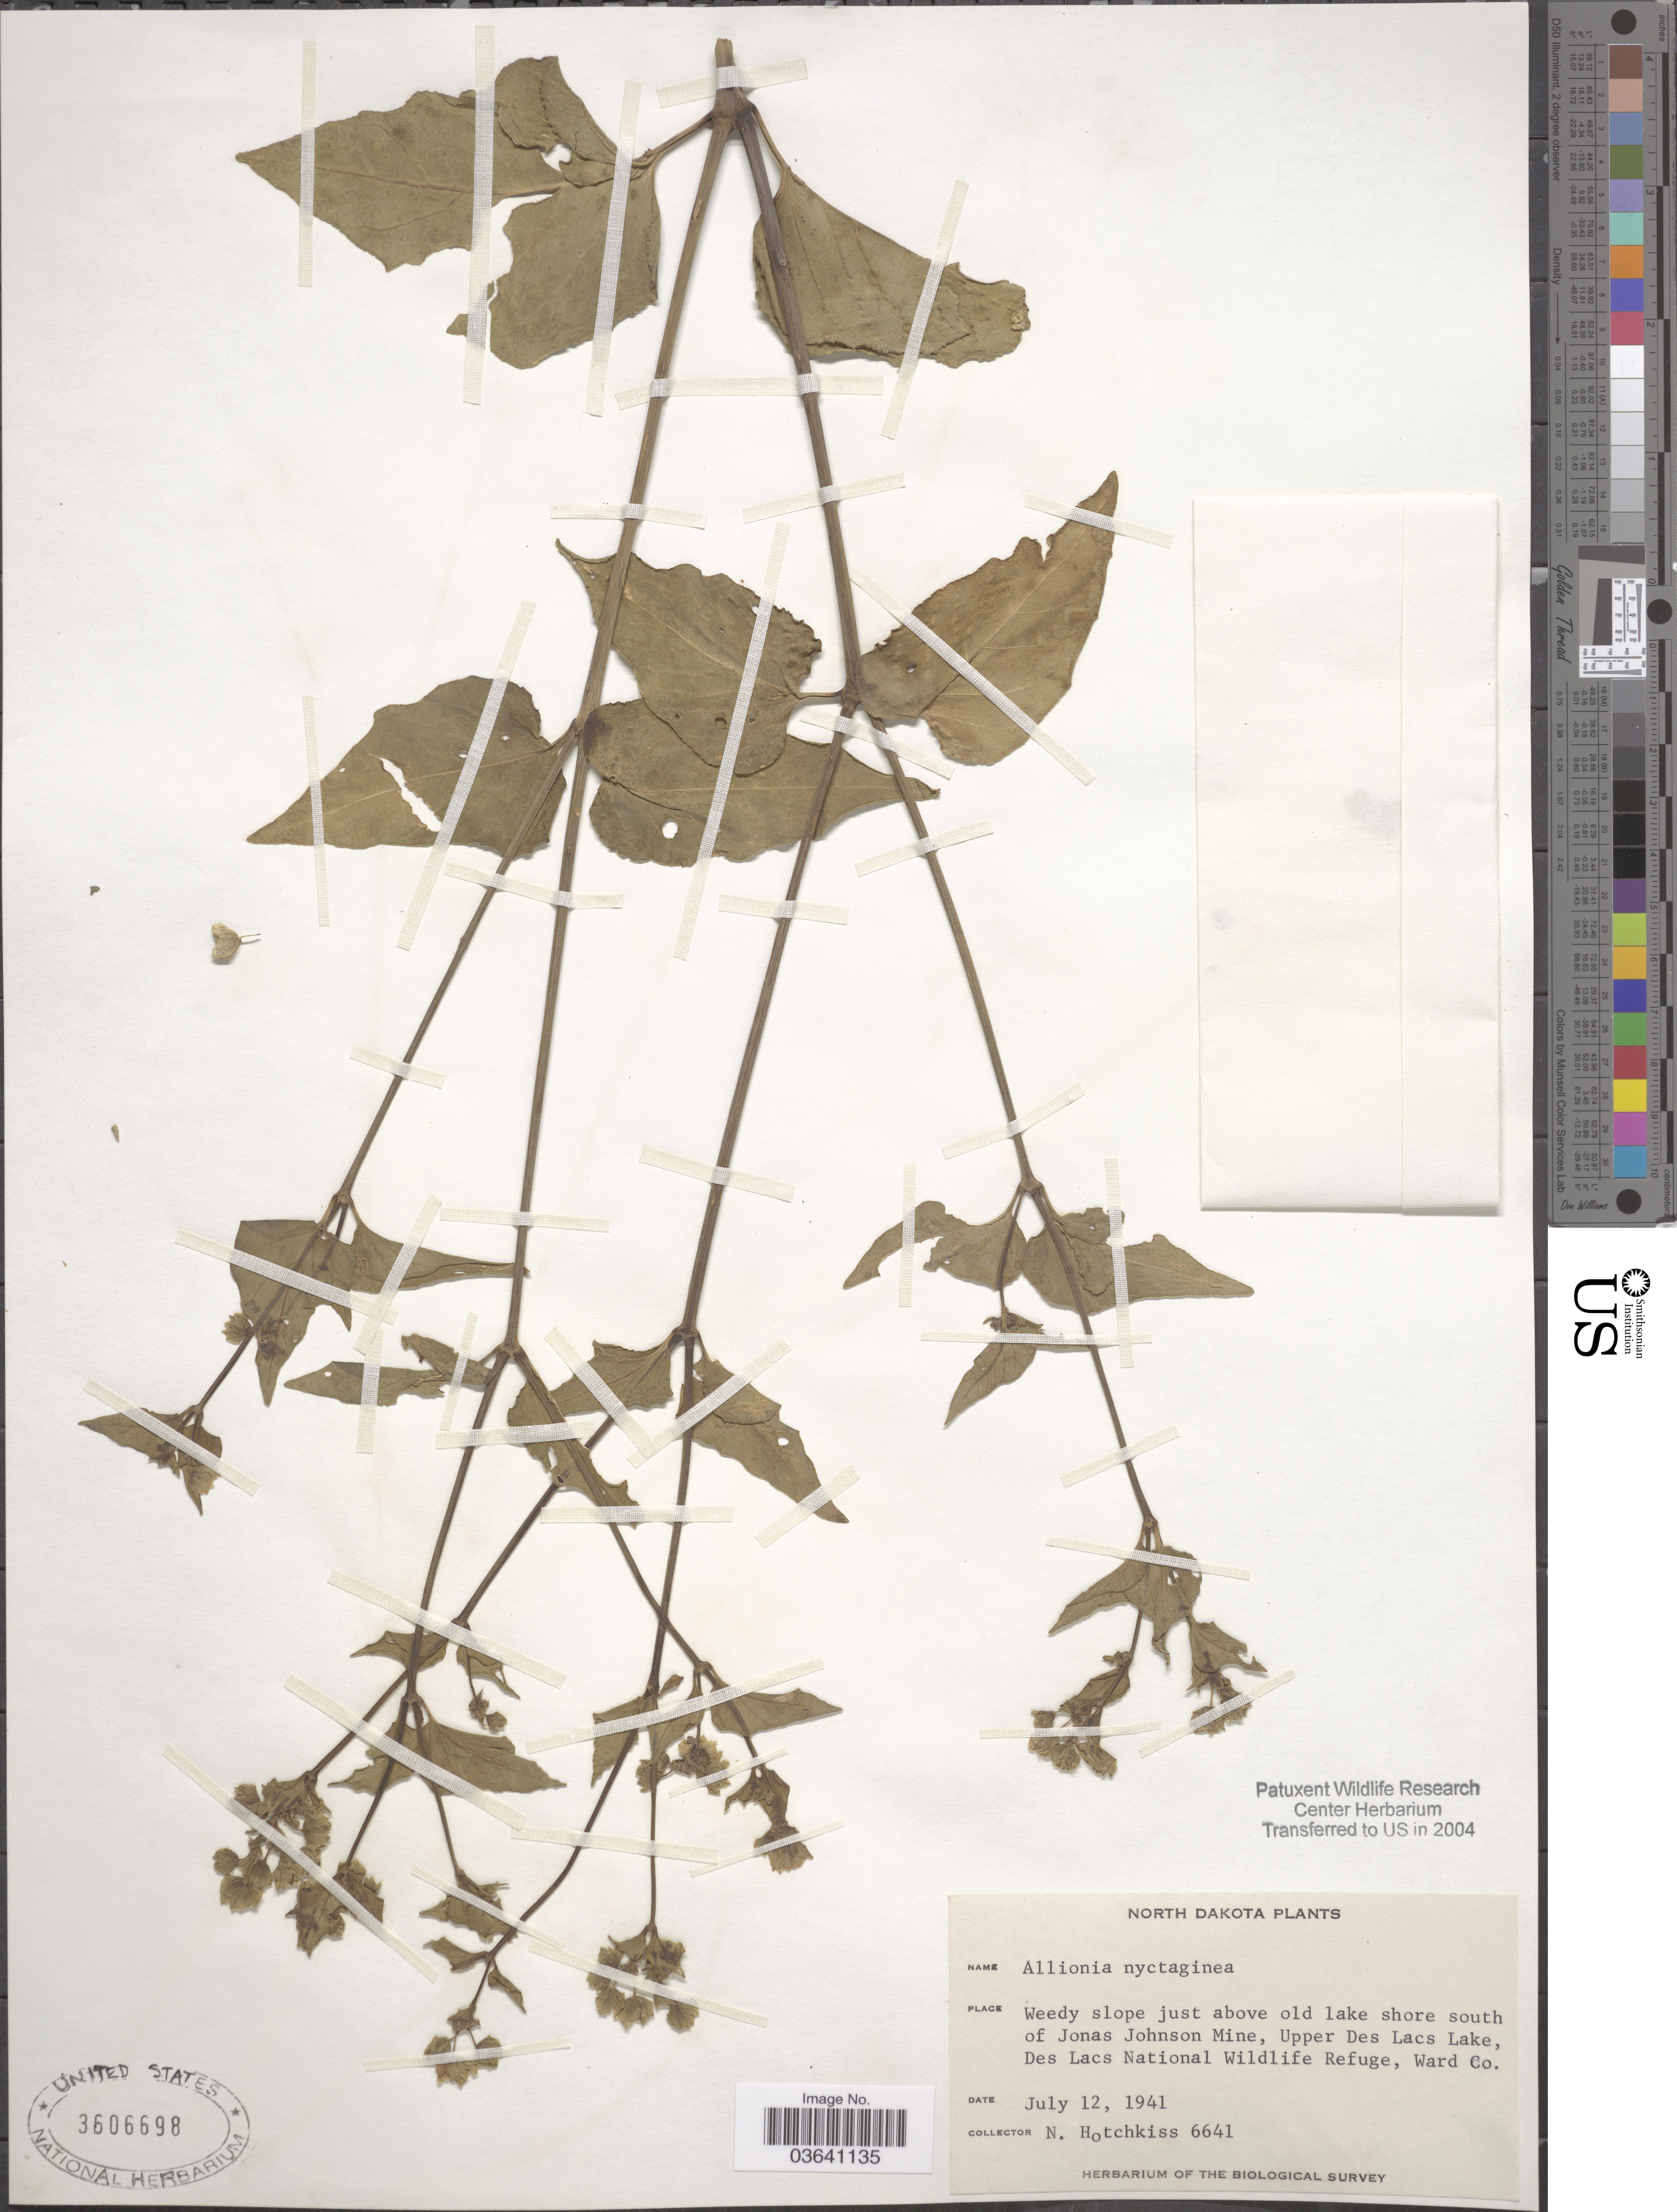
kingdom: Plantae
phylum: Tracheophyta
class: Magnoliopsida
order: Caryophyllales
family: Nyctaginaceae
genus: Mirabilis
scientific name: Mirabilis nyctaginea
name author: (Michx.) MacMill.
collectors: N. Hotchkiss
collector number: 6641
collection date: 1941-07-12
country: United States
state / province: North Dakota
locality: Weedy slope just above old lake shore south of Jonas Johnson Mine, Upper Des Lacs Lake, Des Lacs National Wildlife Refuge, Ward Co.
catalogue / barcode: US 3606698